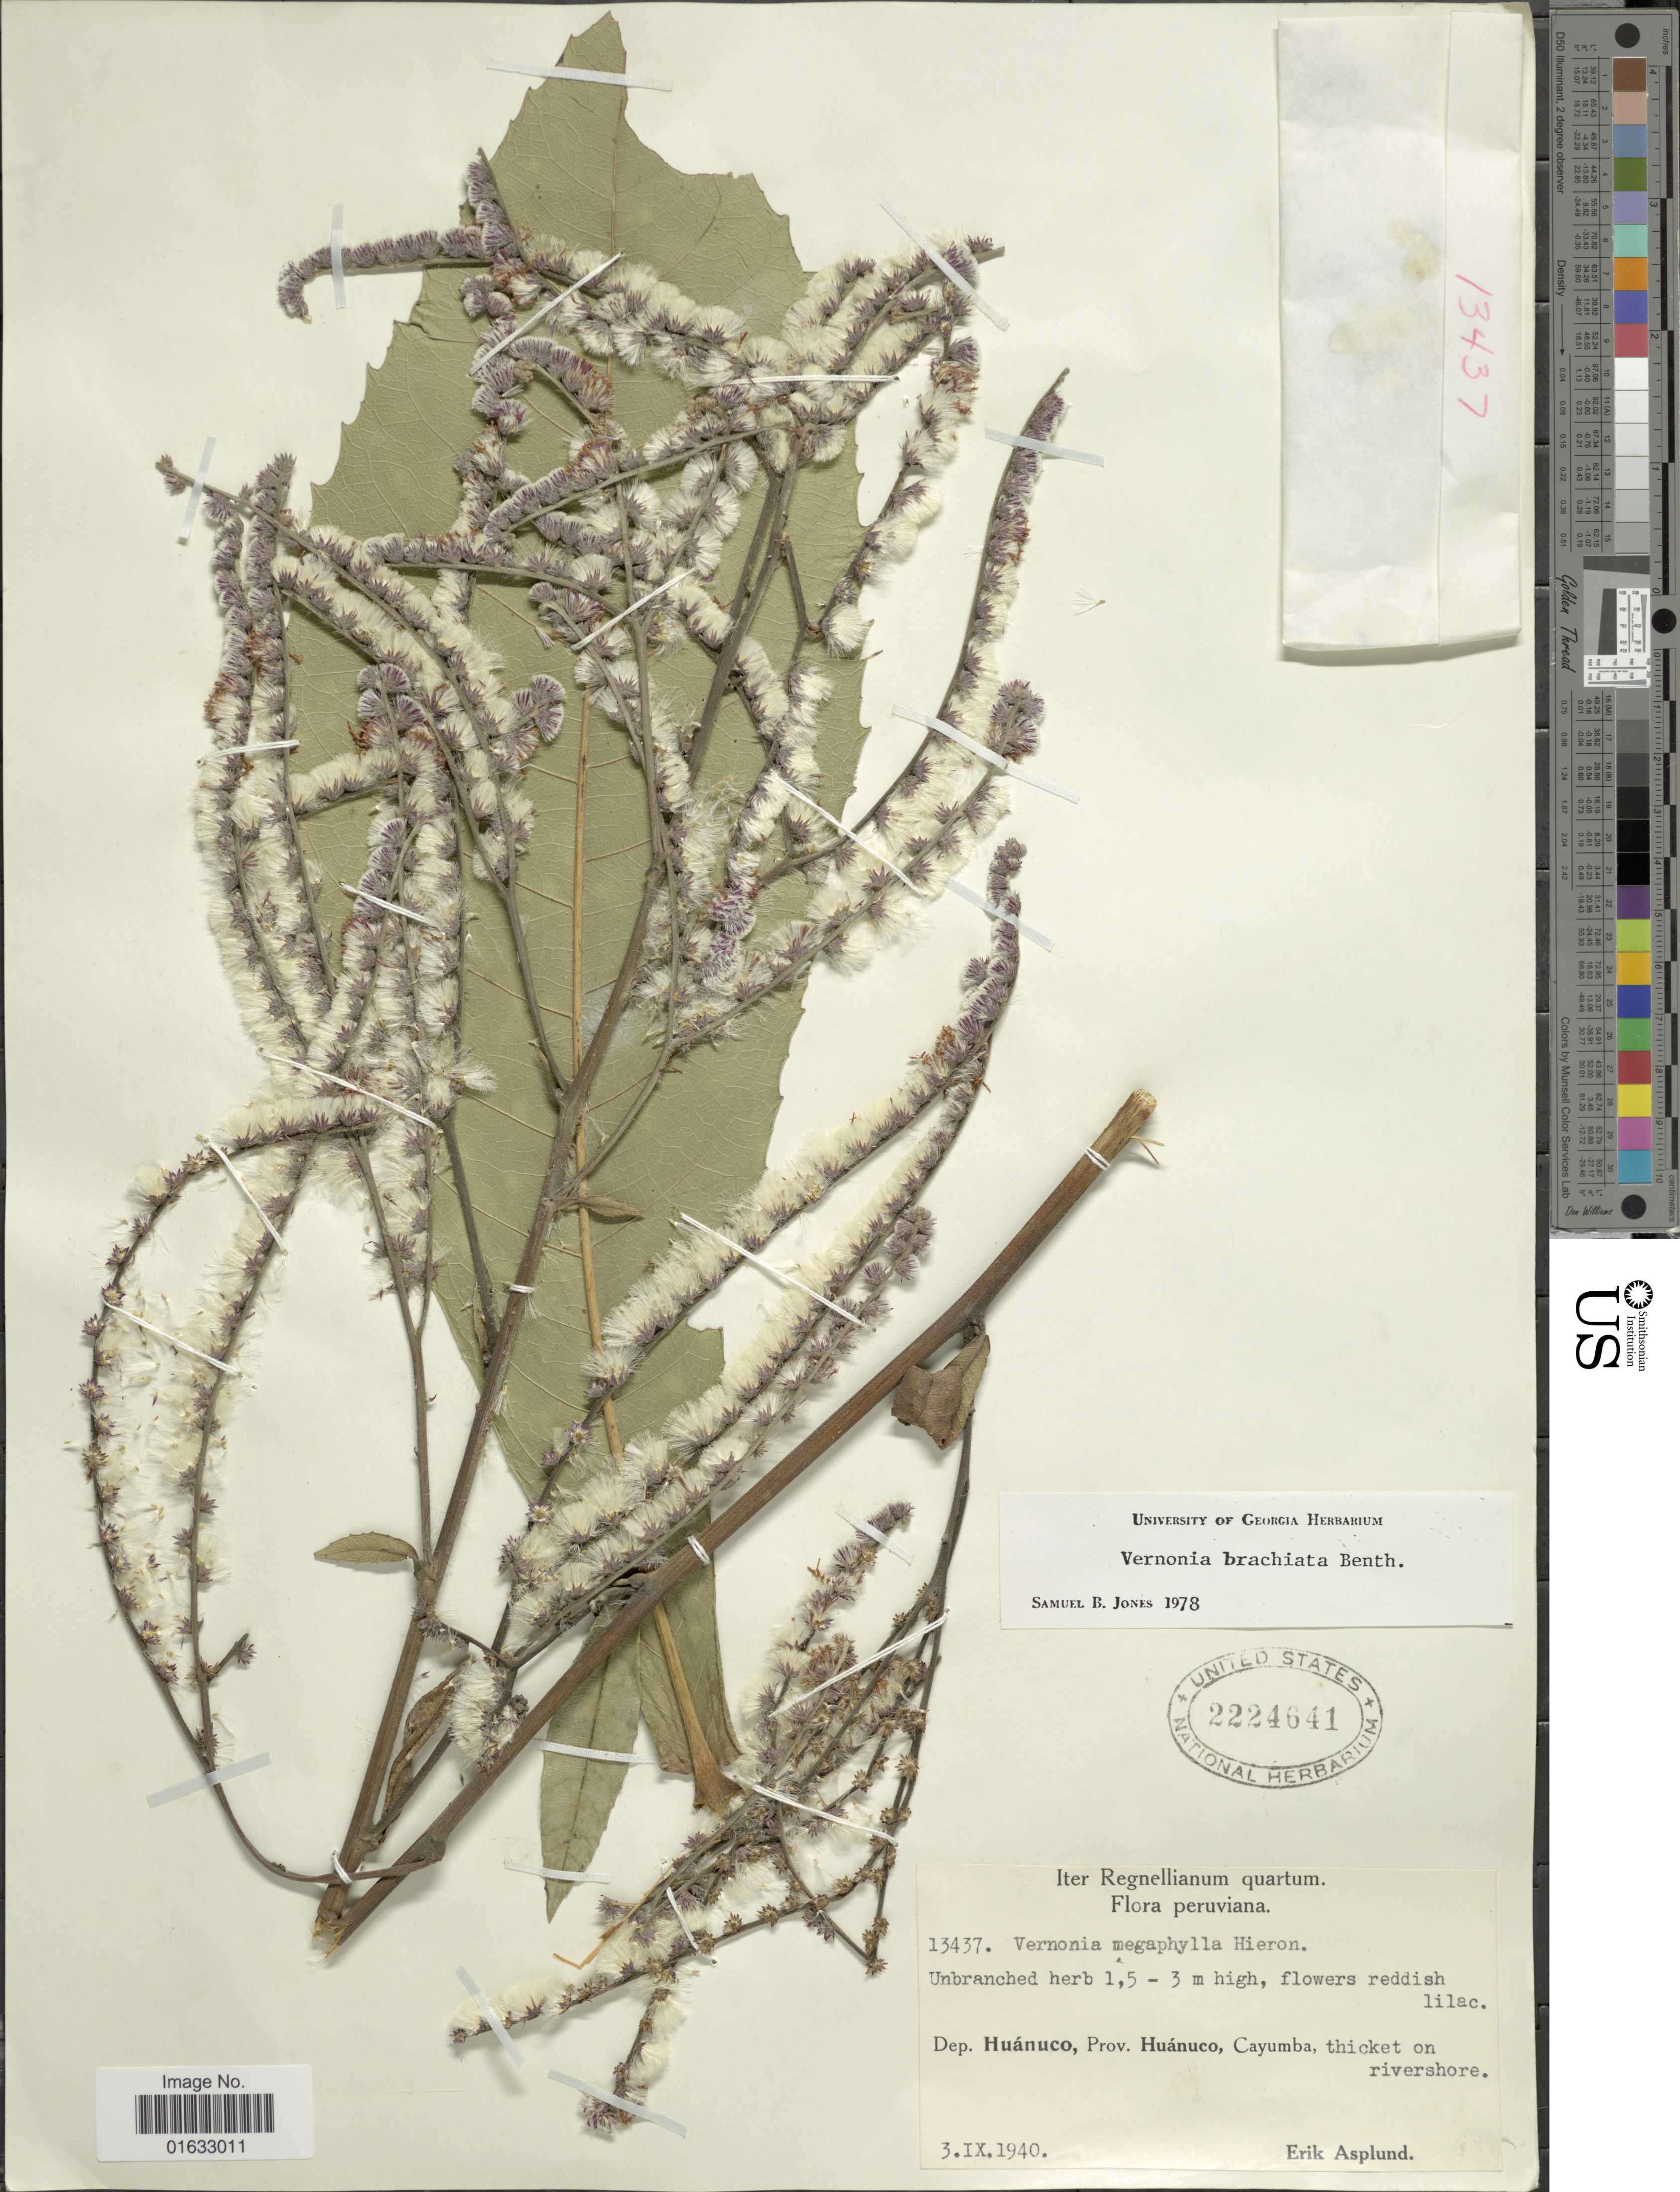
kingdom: Plantae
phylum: Tracheophyta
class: Magnoliopsida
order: Asterales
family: Asteraceae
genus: Eirmocephala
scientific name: Eirmocephala megaphylla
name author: (Hieron.) H. Rob.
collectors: E. Asplund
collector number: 13437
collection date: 1940-04-03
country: Peru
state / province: Huánuco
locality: Peruviana, Dep. Huánuco, Prov. Haúnuco, Cayumba.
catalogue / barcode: US 2224641